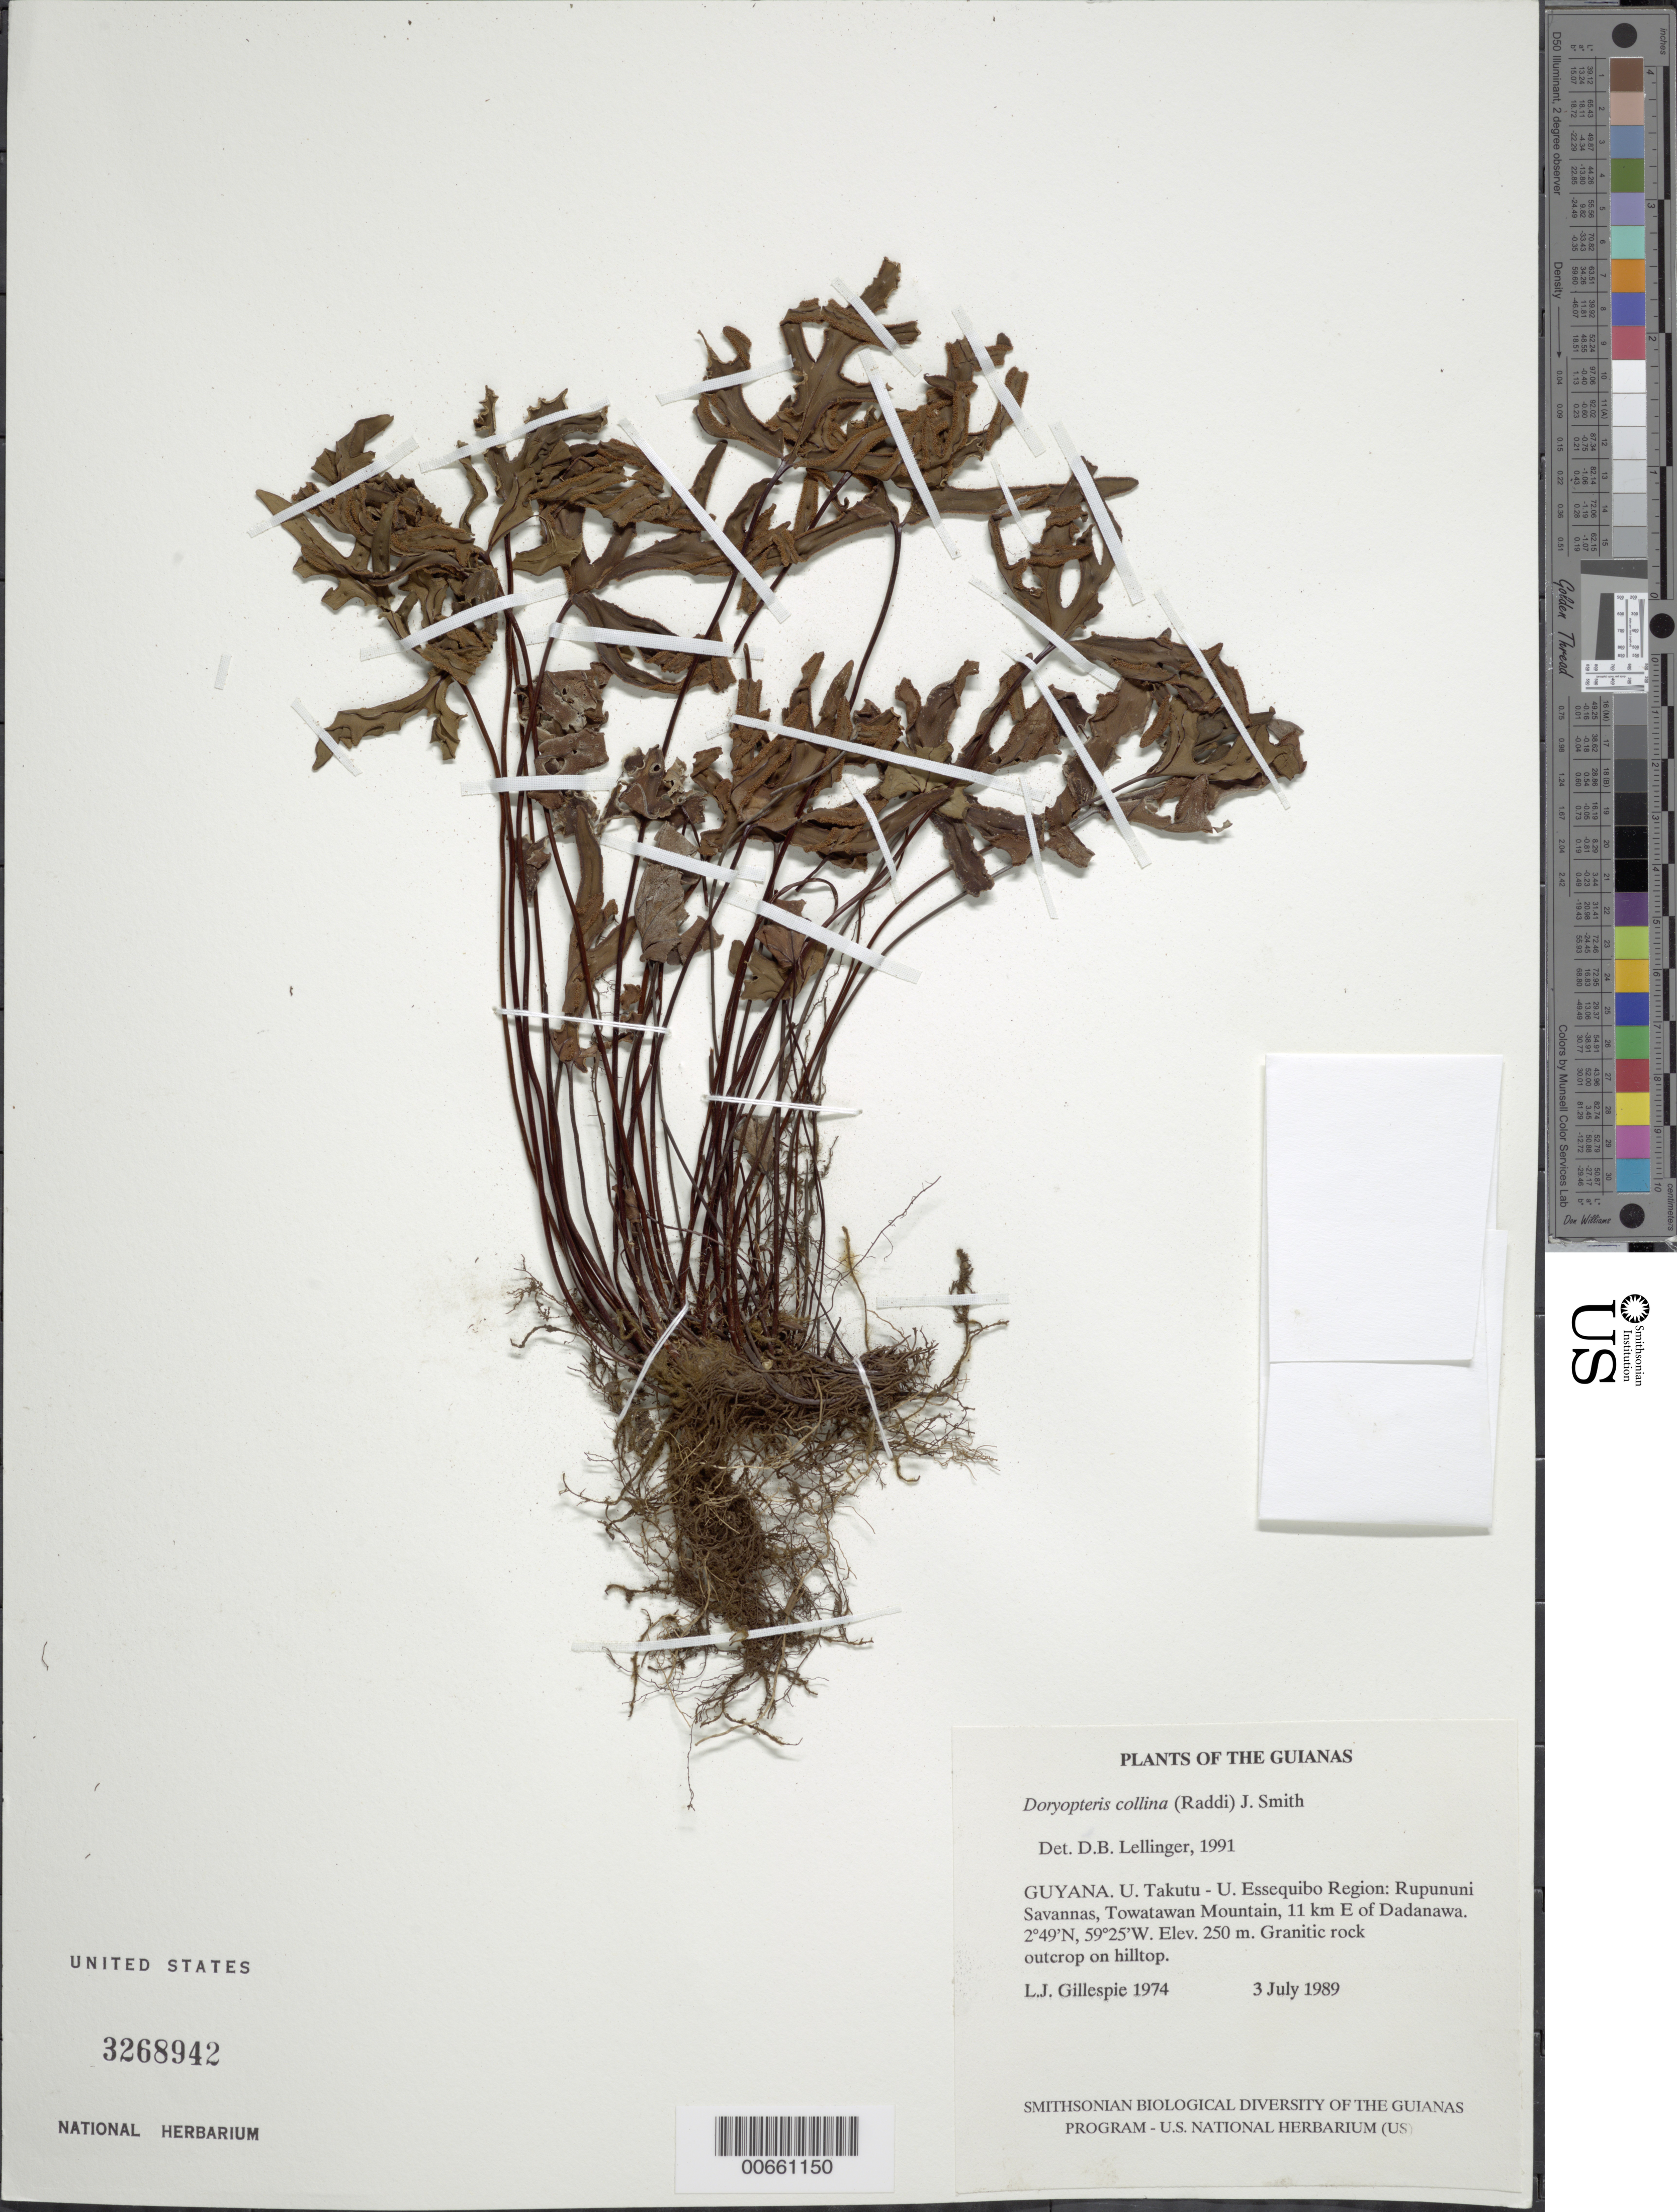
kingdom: Plantae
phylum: Tracheophyta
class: Polypodiopsida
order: Polypodiales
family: Pteridaceae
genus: Doryopteris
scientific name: Doryopteris collina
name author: (Raddi) J. Sm.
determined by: Lellinger, David B., (BOT), Smithsonian Institution - National Museum of Natural History (UNITED STATES)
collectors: L. J. Gillespie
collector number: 1974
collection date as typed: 3 July 1989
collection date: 1989-07-03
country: Guyana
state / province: U. Takutu-U. Essequibo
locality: Rupununi Savanna, Towatawan Mt, 11 km E of Dadanawa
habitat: Granitic rock outcrop on hilltop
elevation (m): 250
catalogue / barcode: US 3268942